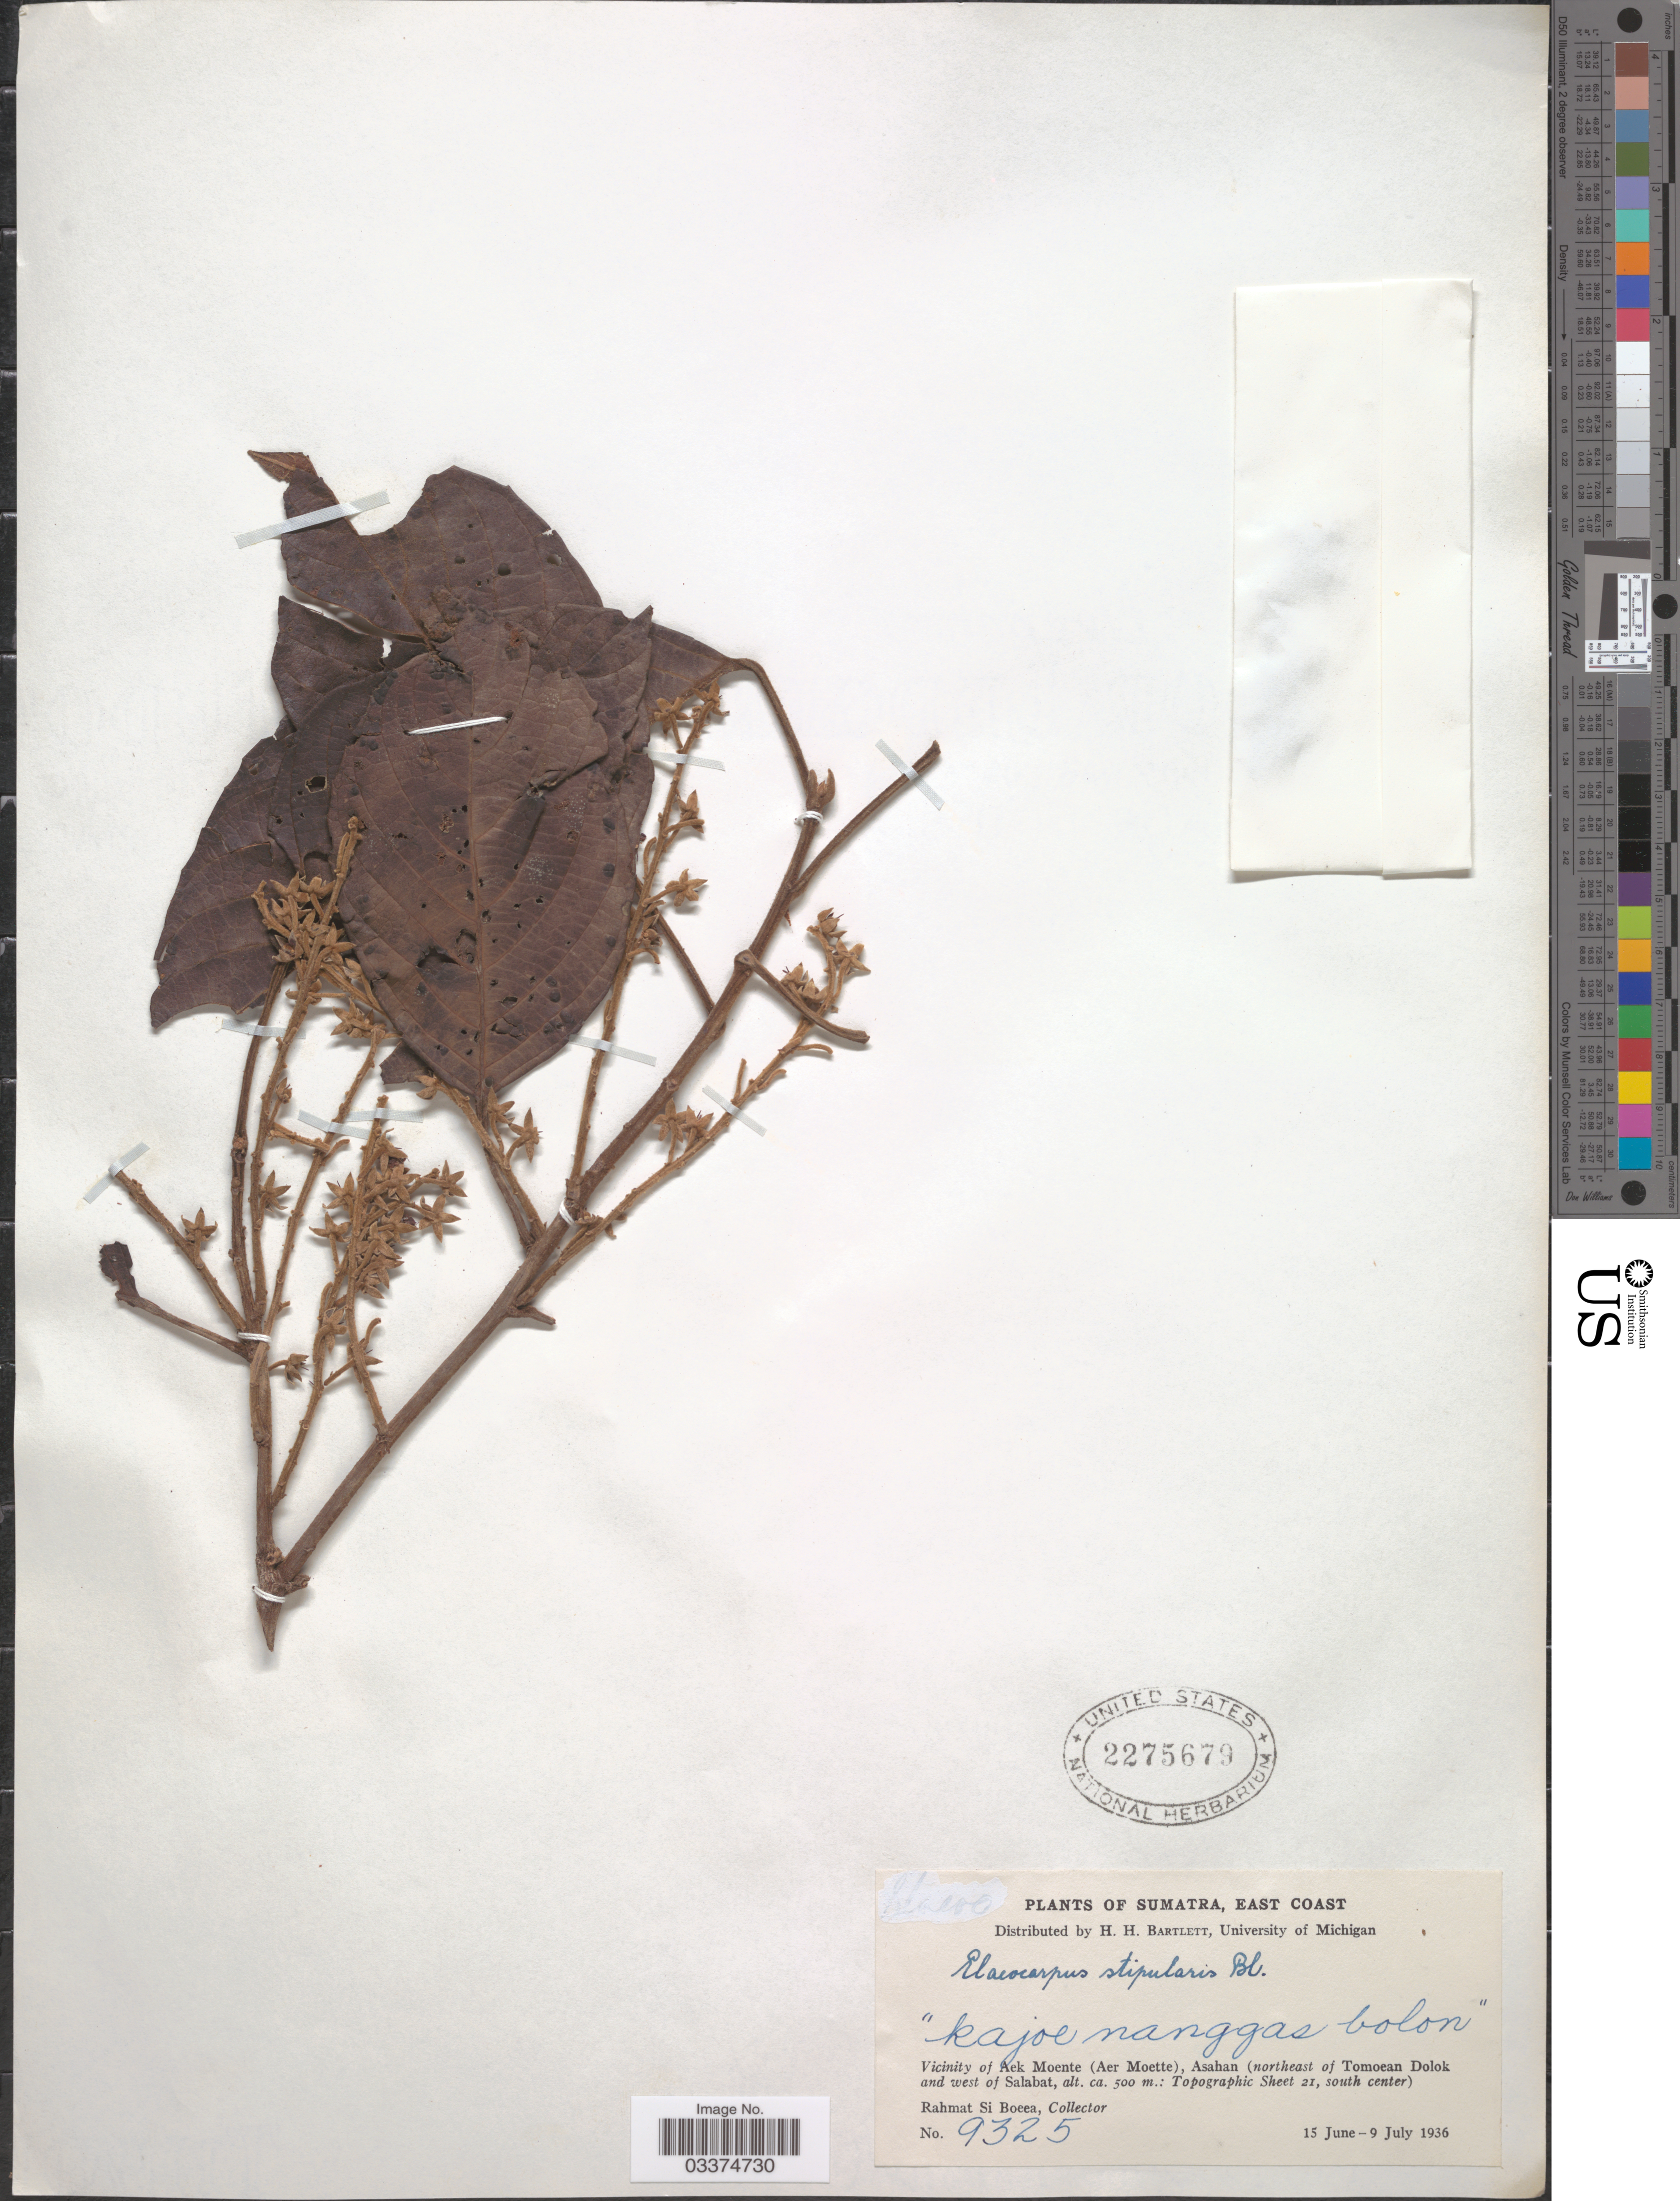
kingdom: Plantae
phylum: Tracheophyta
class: Magnoliopsida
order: Oxalidales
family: Elaeocarpaceae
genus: Elaeocarpus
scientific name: Elaeocarpus stipularis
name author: Blume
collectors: Rahmat Si Boeea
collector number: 9325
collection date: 1936-06-15/1936-07-09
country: Indonesia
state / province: Sumatra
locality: East Coast. Vicinity of Aek Moente (Aer Moette), Asahan (northeast of Tomoean Dolok and west of Salabat: Topographic Sheet 21, south center).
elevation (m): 500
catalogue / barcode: US 2275679